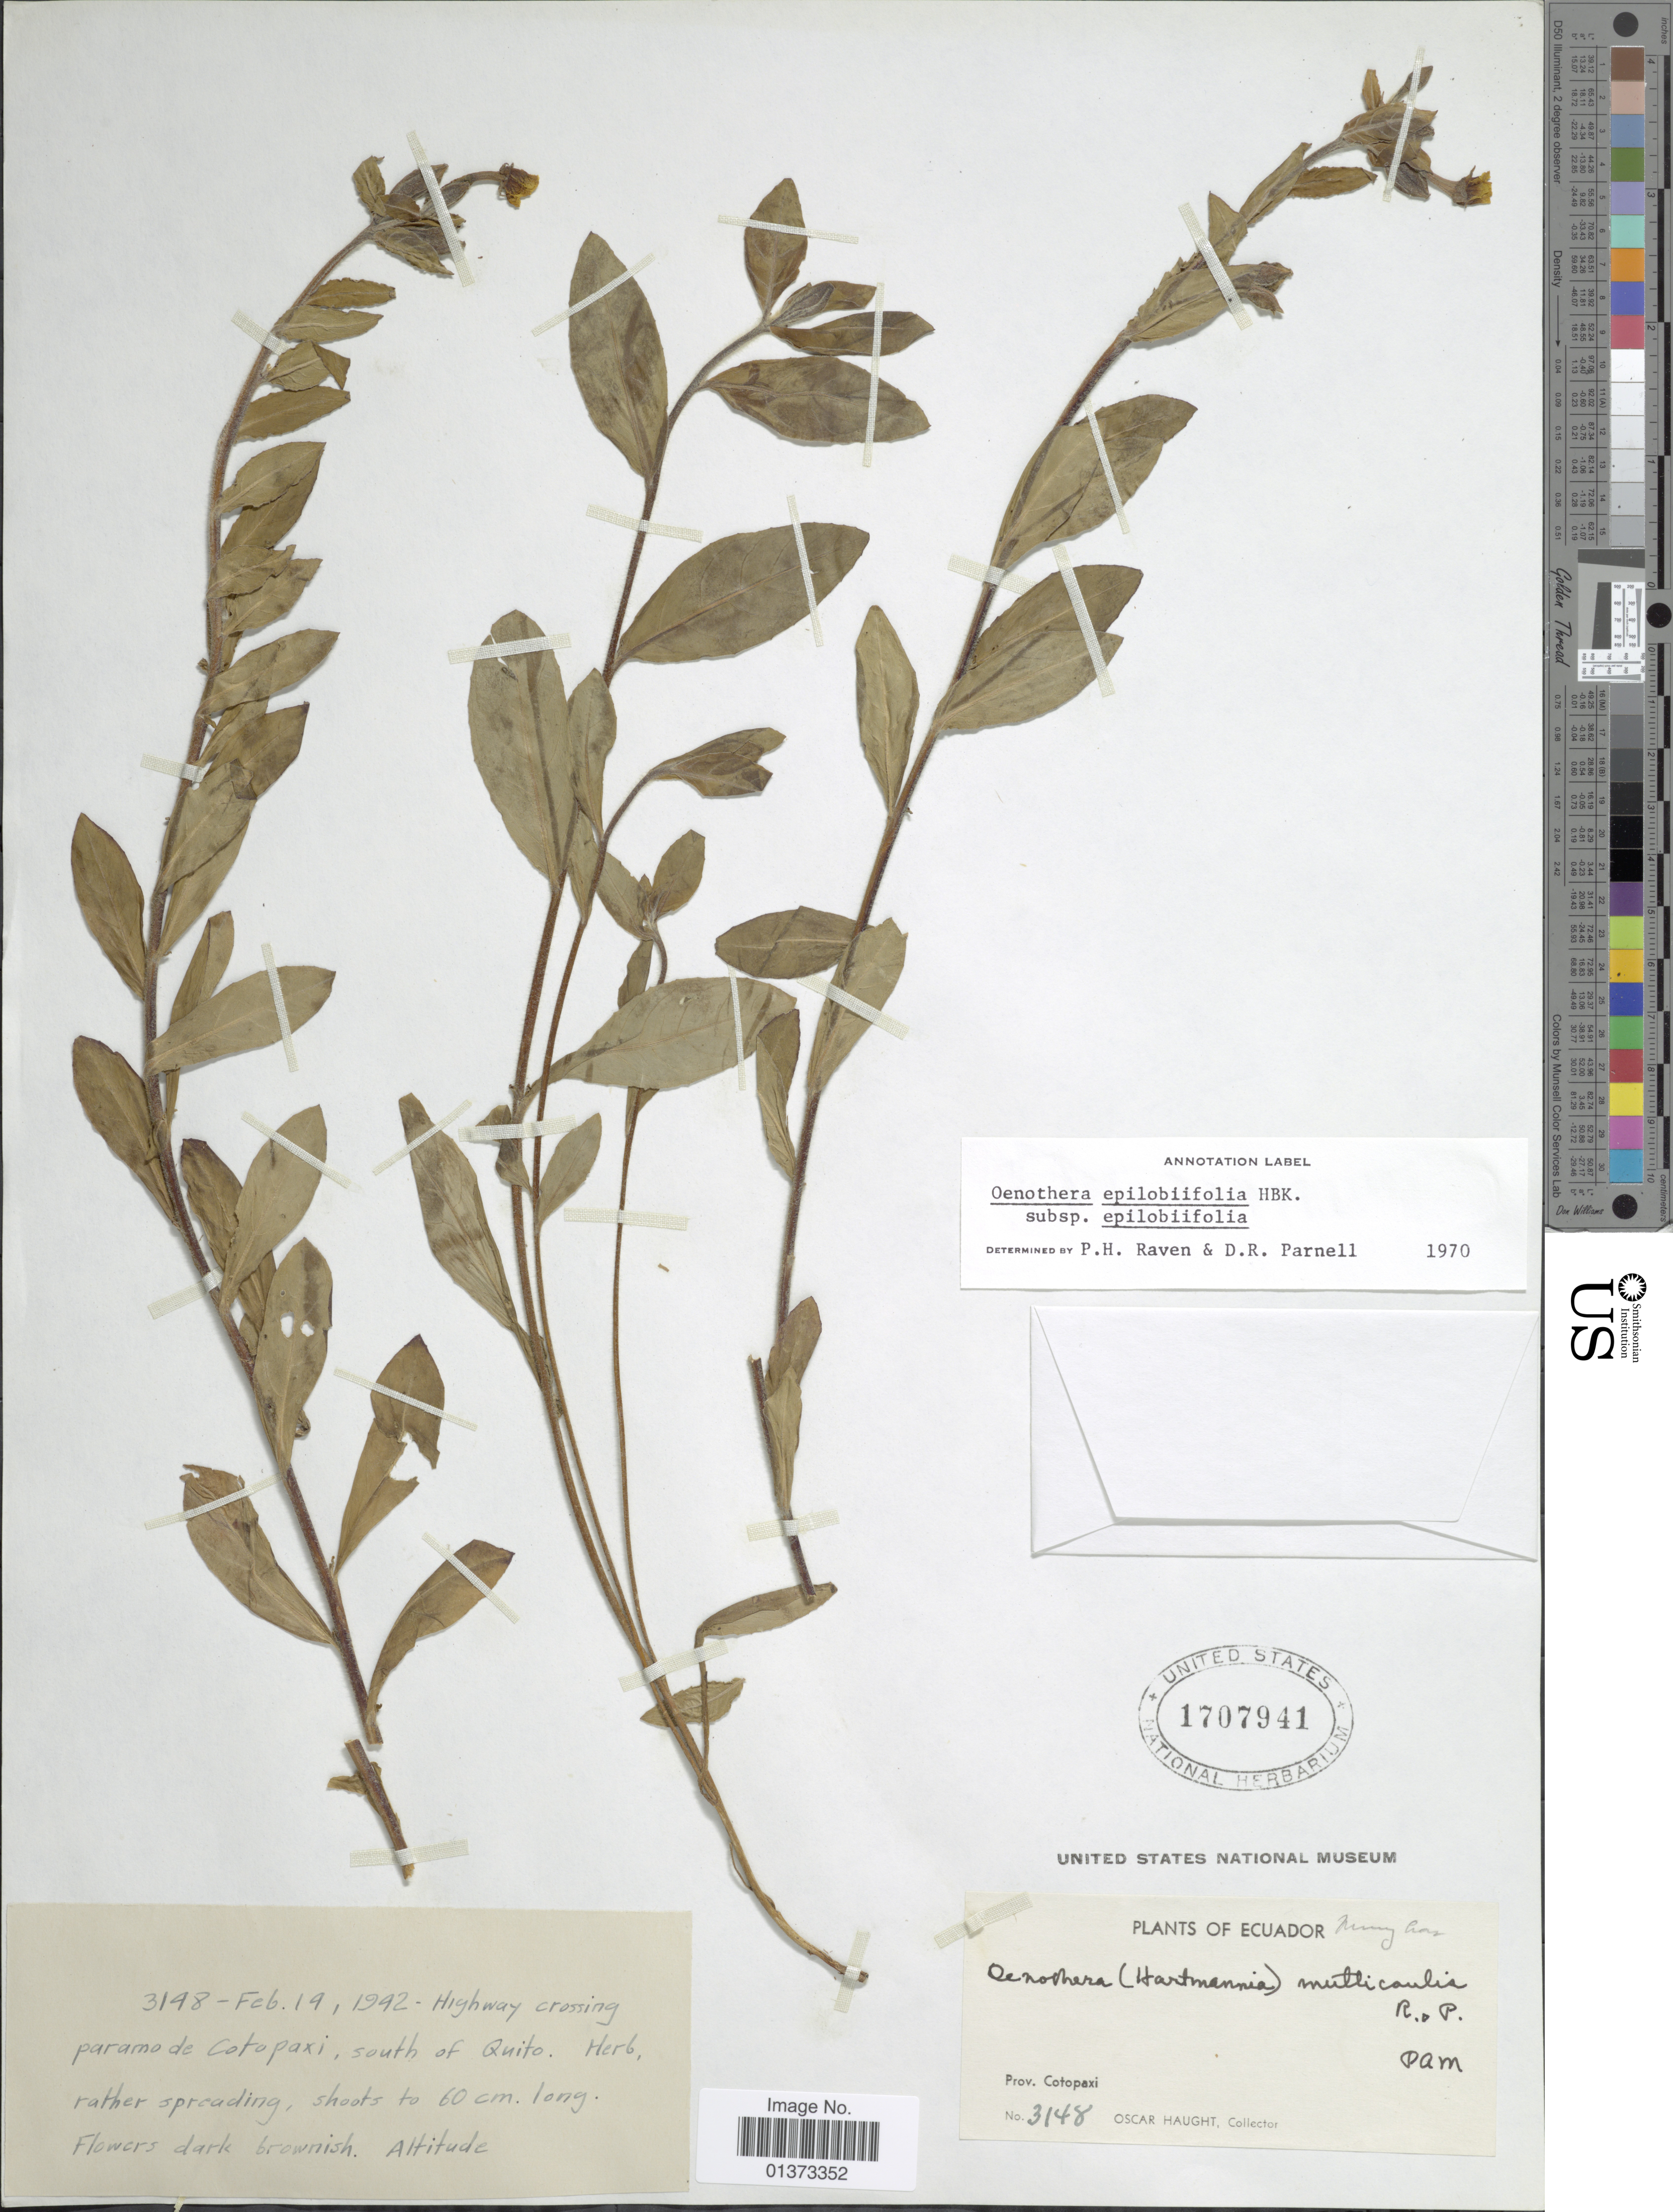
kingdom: Plantae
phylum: Tracheophyta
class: Magnoliopsida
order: Myrtales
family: Onagraceae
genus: Oenothera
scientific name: Oenothera epilobiifolia subsp. epilobiifolia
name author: Kunth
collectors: O. L. Haught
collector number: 3148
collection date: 1942-02-19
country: Ecuador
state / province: Cotopaxi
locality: Highway crossing paramo de Cotopaxi, south of Quito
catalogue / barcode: US 1707941